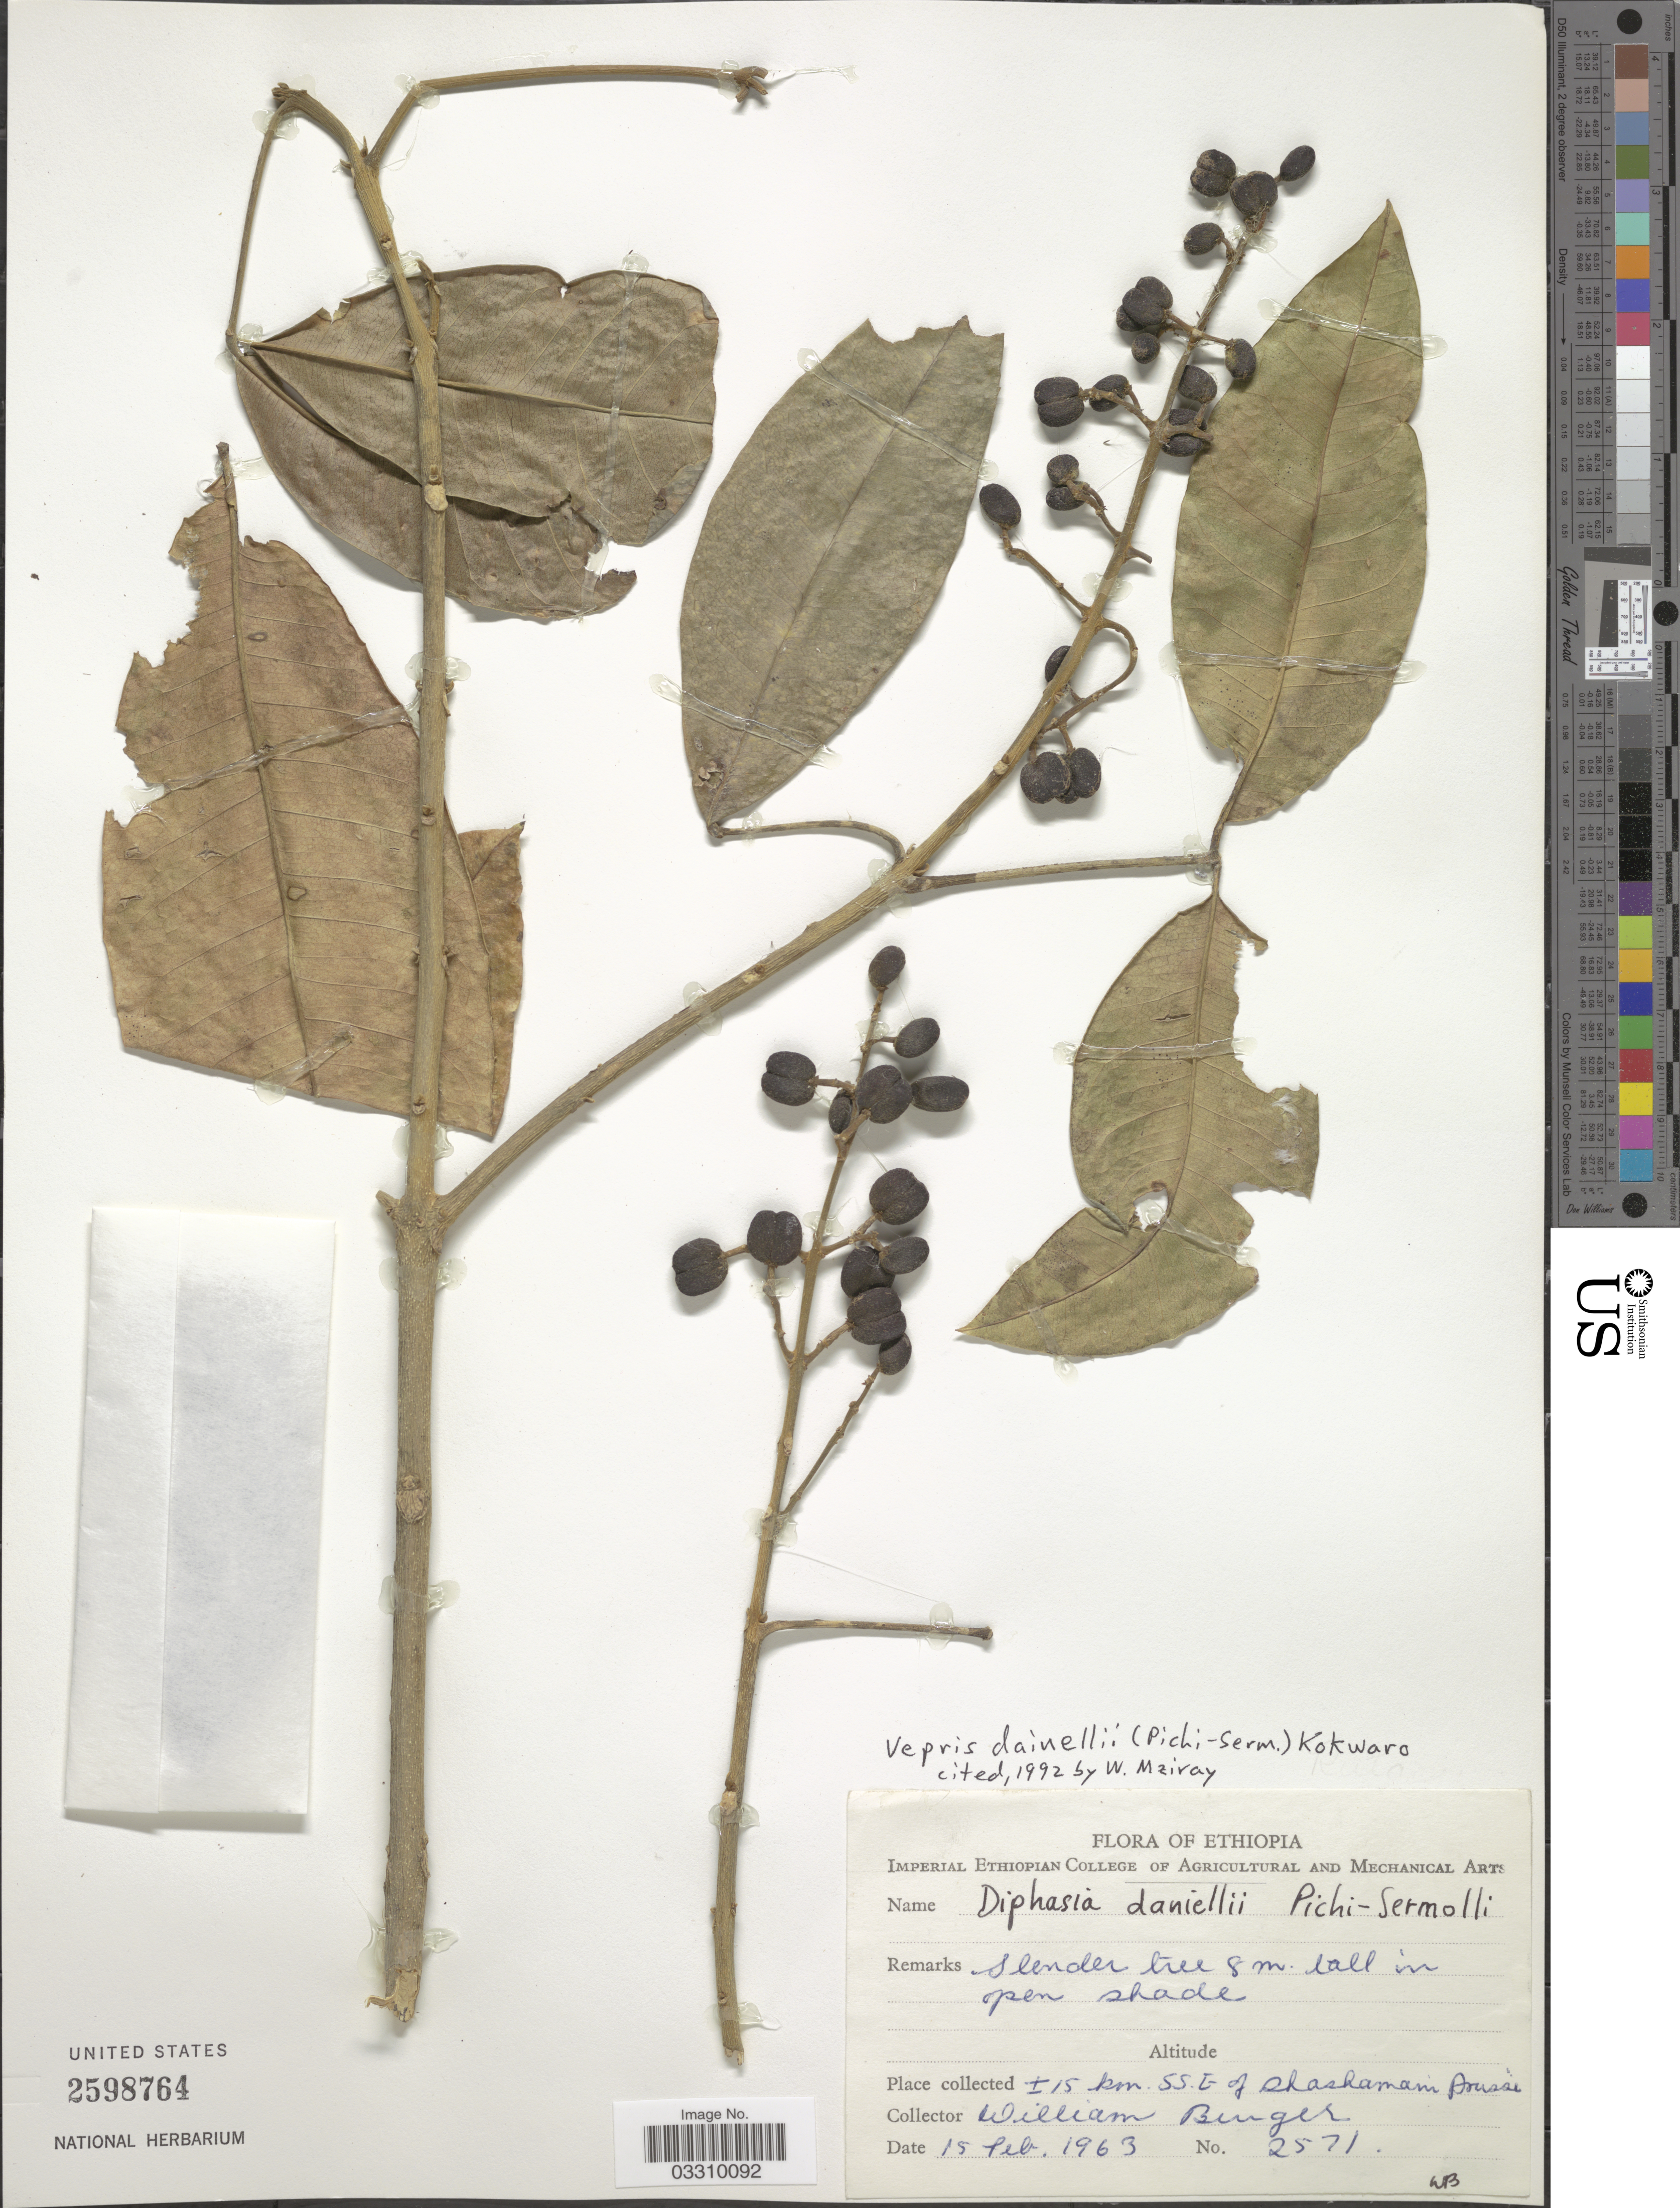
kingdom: Plantae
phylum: Tracheophyta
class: Magnoliopsida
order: Sapindales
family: Rutaceae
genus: Vepris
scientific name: Vepris dainellii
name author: (Pic. Serm.) Mziray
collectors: W. Burger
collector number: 2571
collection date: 1963-02-15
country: Ethiopia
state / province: Oromiya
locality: ± 15 km. SSE of Shashamani Druasi [interpreted].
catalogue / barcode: US 2598764